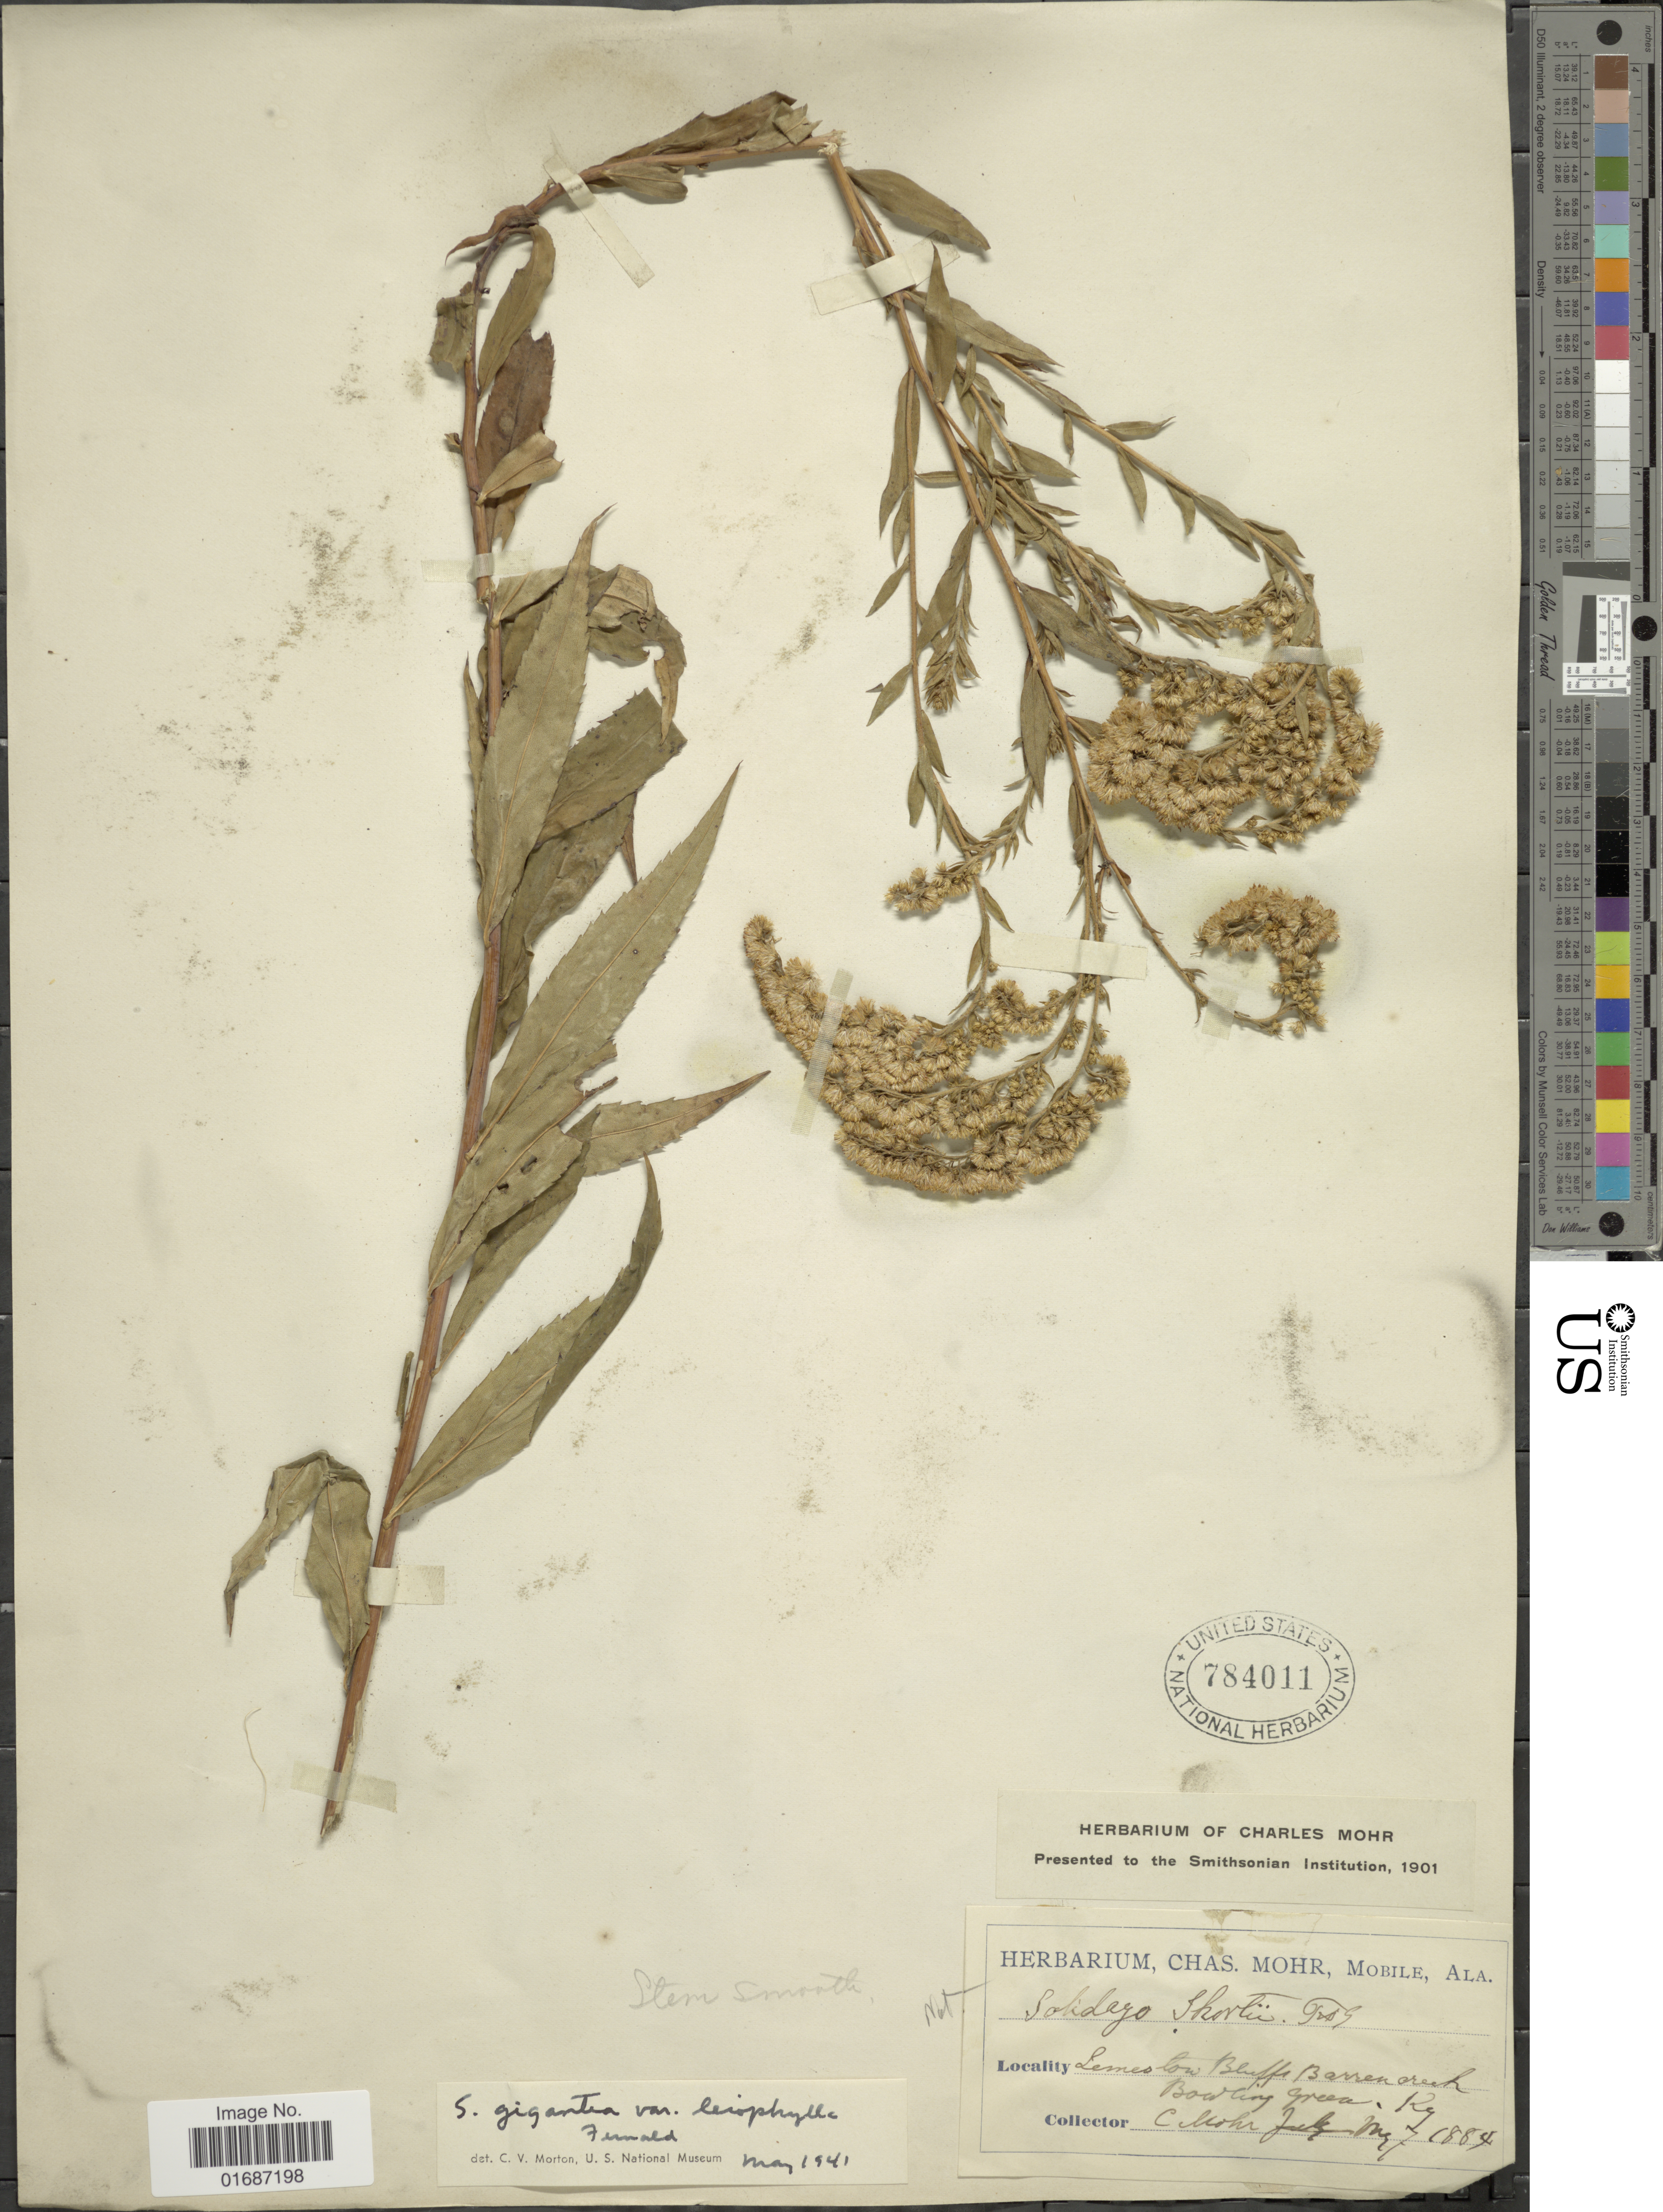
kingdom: Plantae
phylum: Tracheophyta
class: Magnoliopsida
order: Asterales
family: Asteraceae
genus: Solidago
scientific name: Solidago gigantea var. leiophylla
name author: Fernald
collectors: Mohr, C. T. (herbarium)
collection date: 1884-07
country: United States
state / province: Kentucky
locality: Limestone Bluffs Barren Creek, Bowling Green.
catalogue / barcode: US 784011